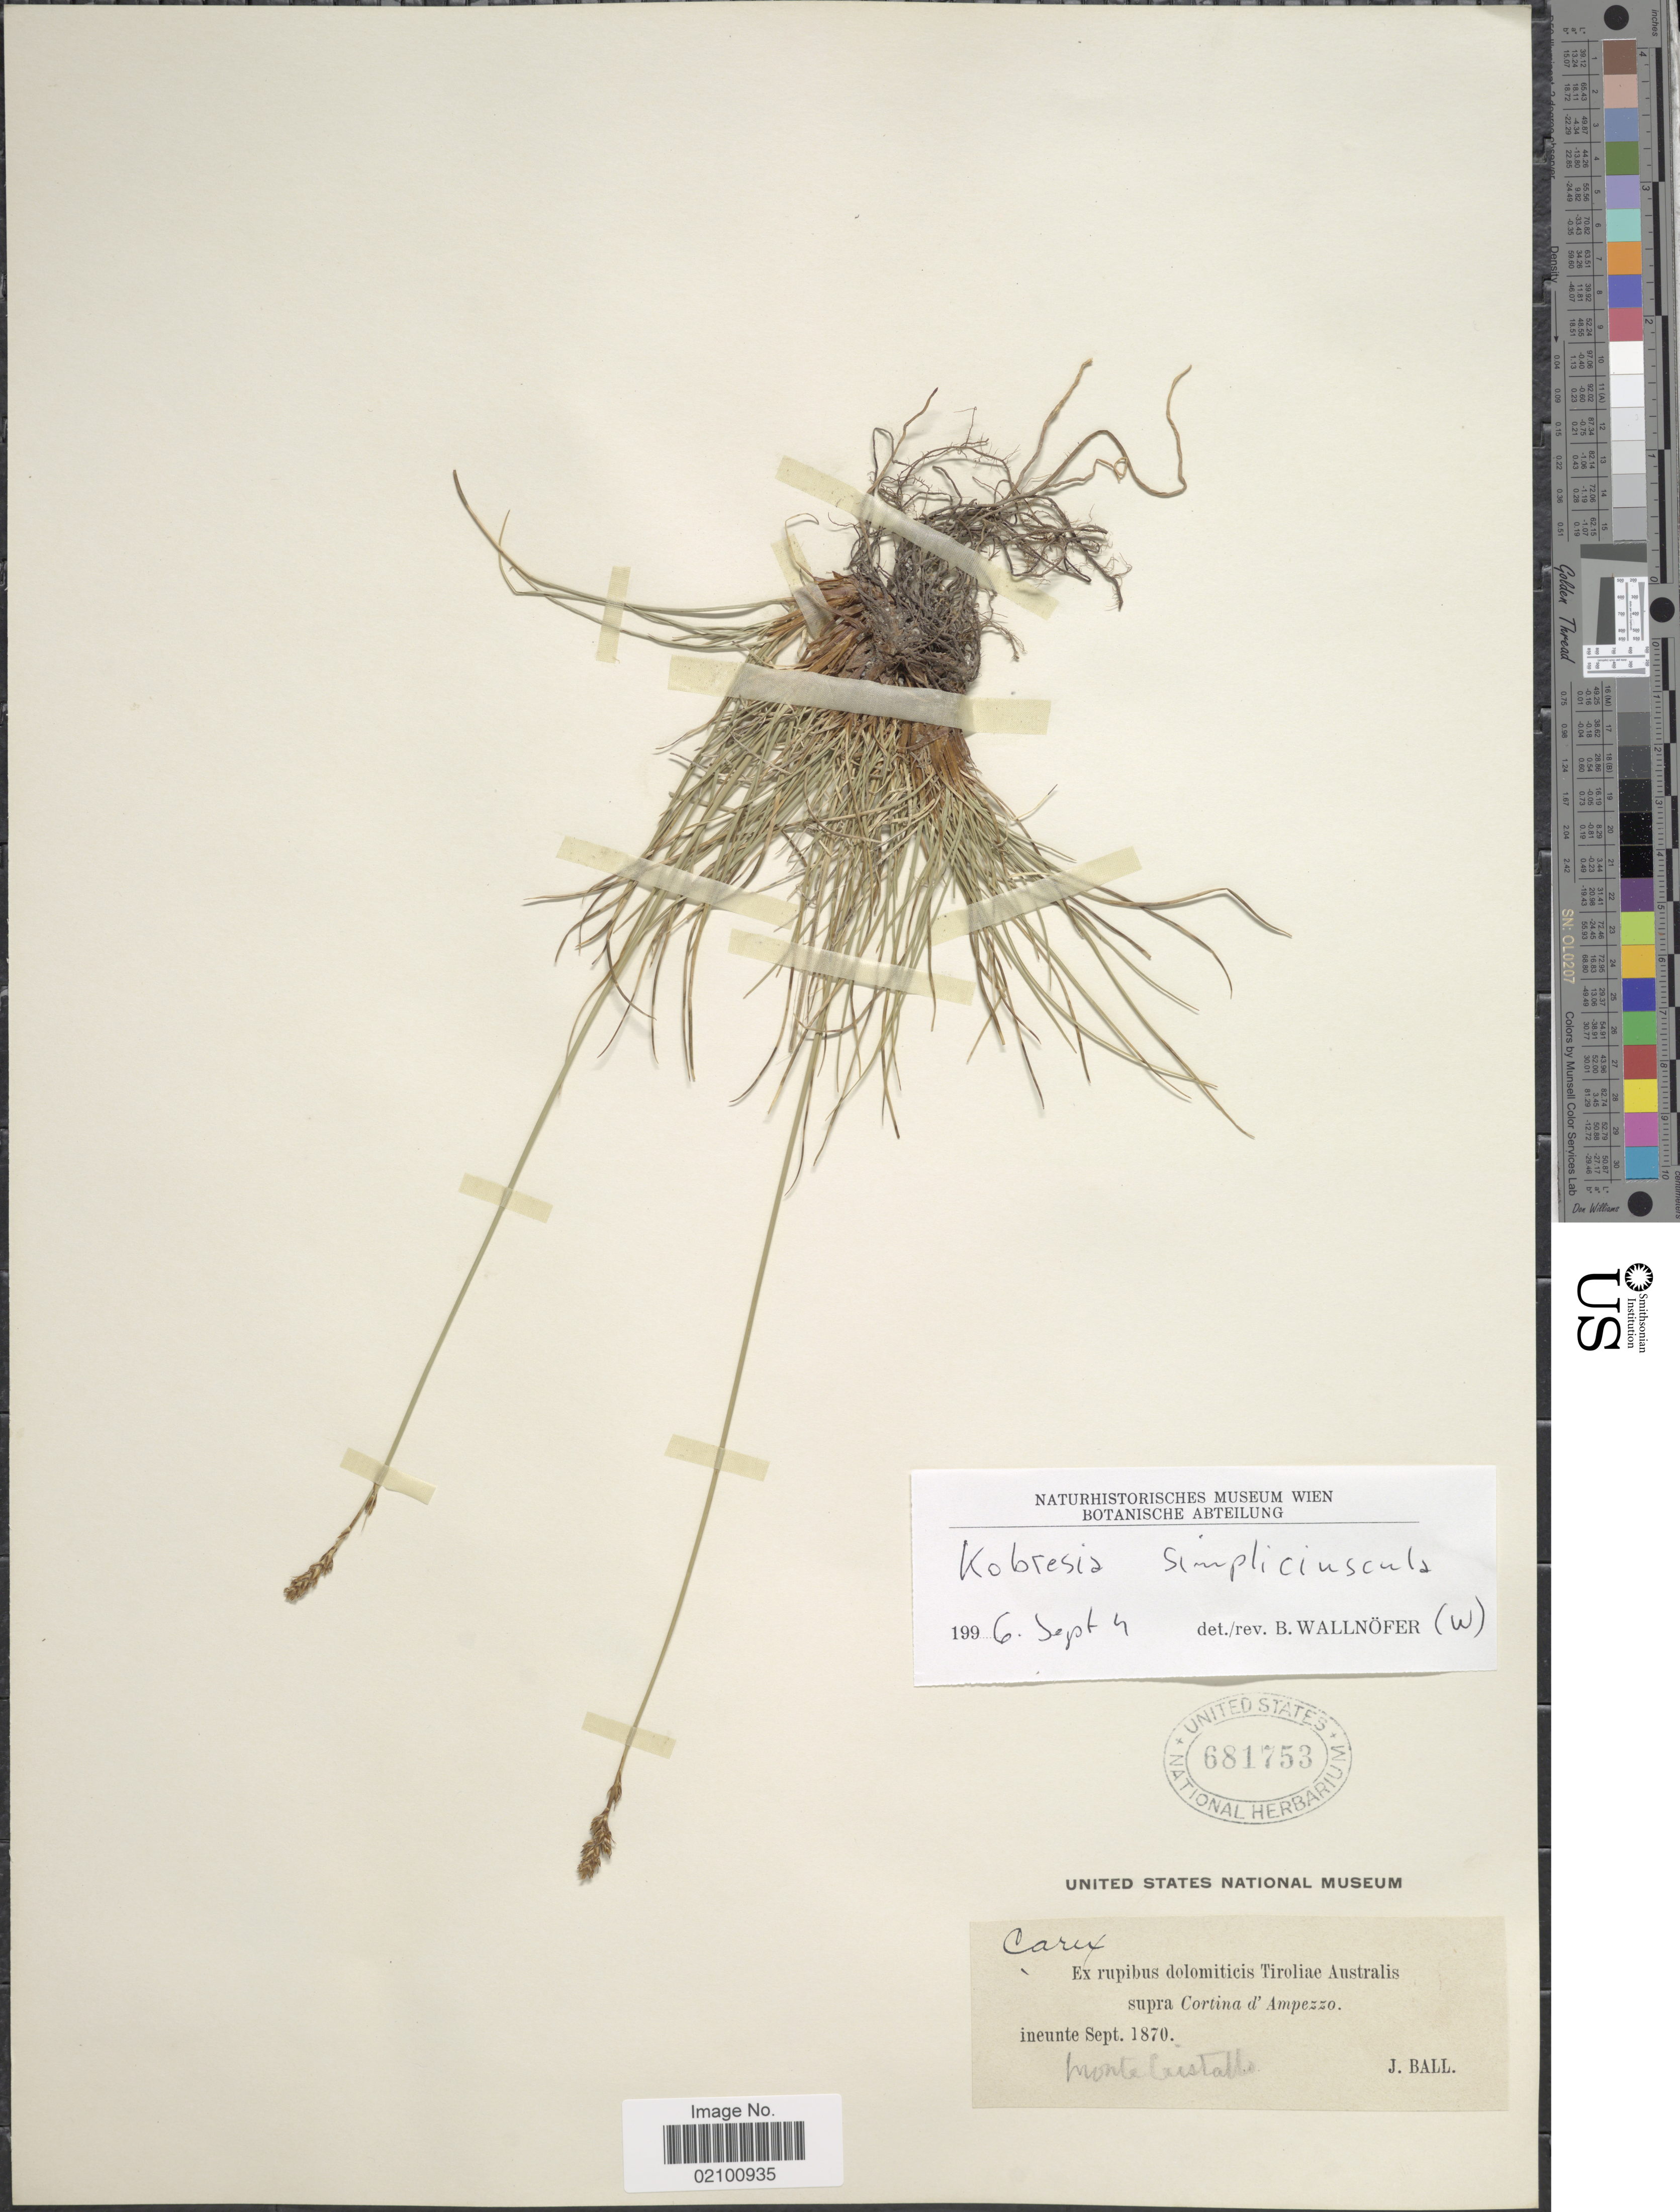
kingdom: Plantae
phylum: Tracheophyta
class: Liliopsida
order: Poales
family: Cyperaceae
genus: Carex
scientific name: Carex simpliciuscula subsp. simpliciuscula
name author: Wahlenb.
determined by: Strong, M. T., (US), Smithsonian Institution - National Museum of Natural History (UNITED STATES)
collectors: J. Ball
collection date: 1870-09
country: Italy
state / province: Veneto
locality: Ex rupibus dolomiticisTiroliae Australis supra Cortina d'Ampezzo, Monte Cristallo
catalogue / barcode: US 681753